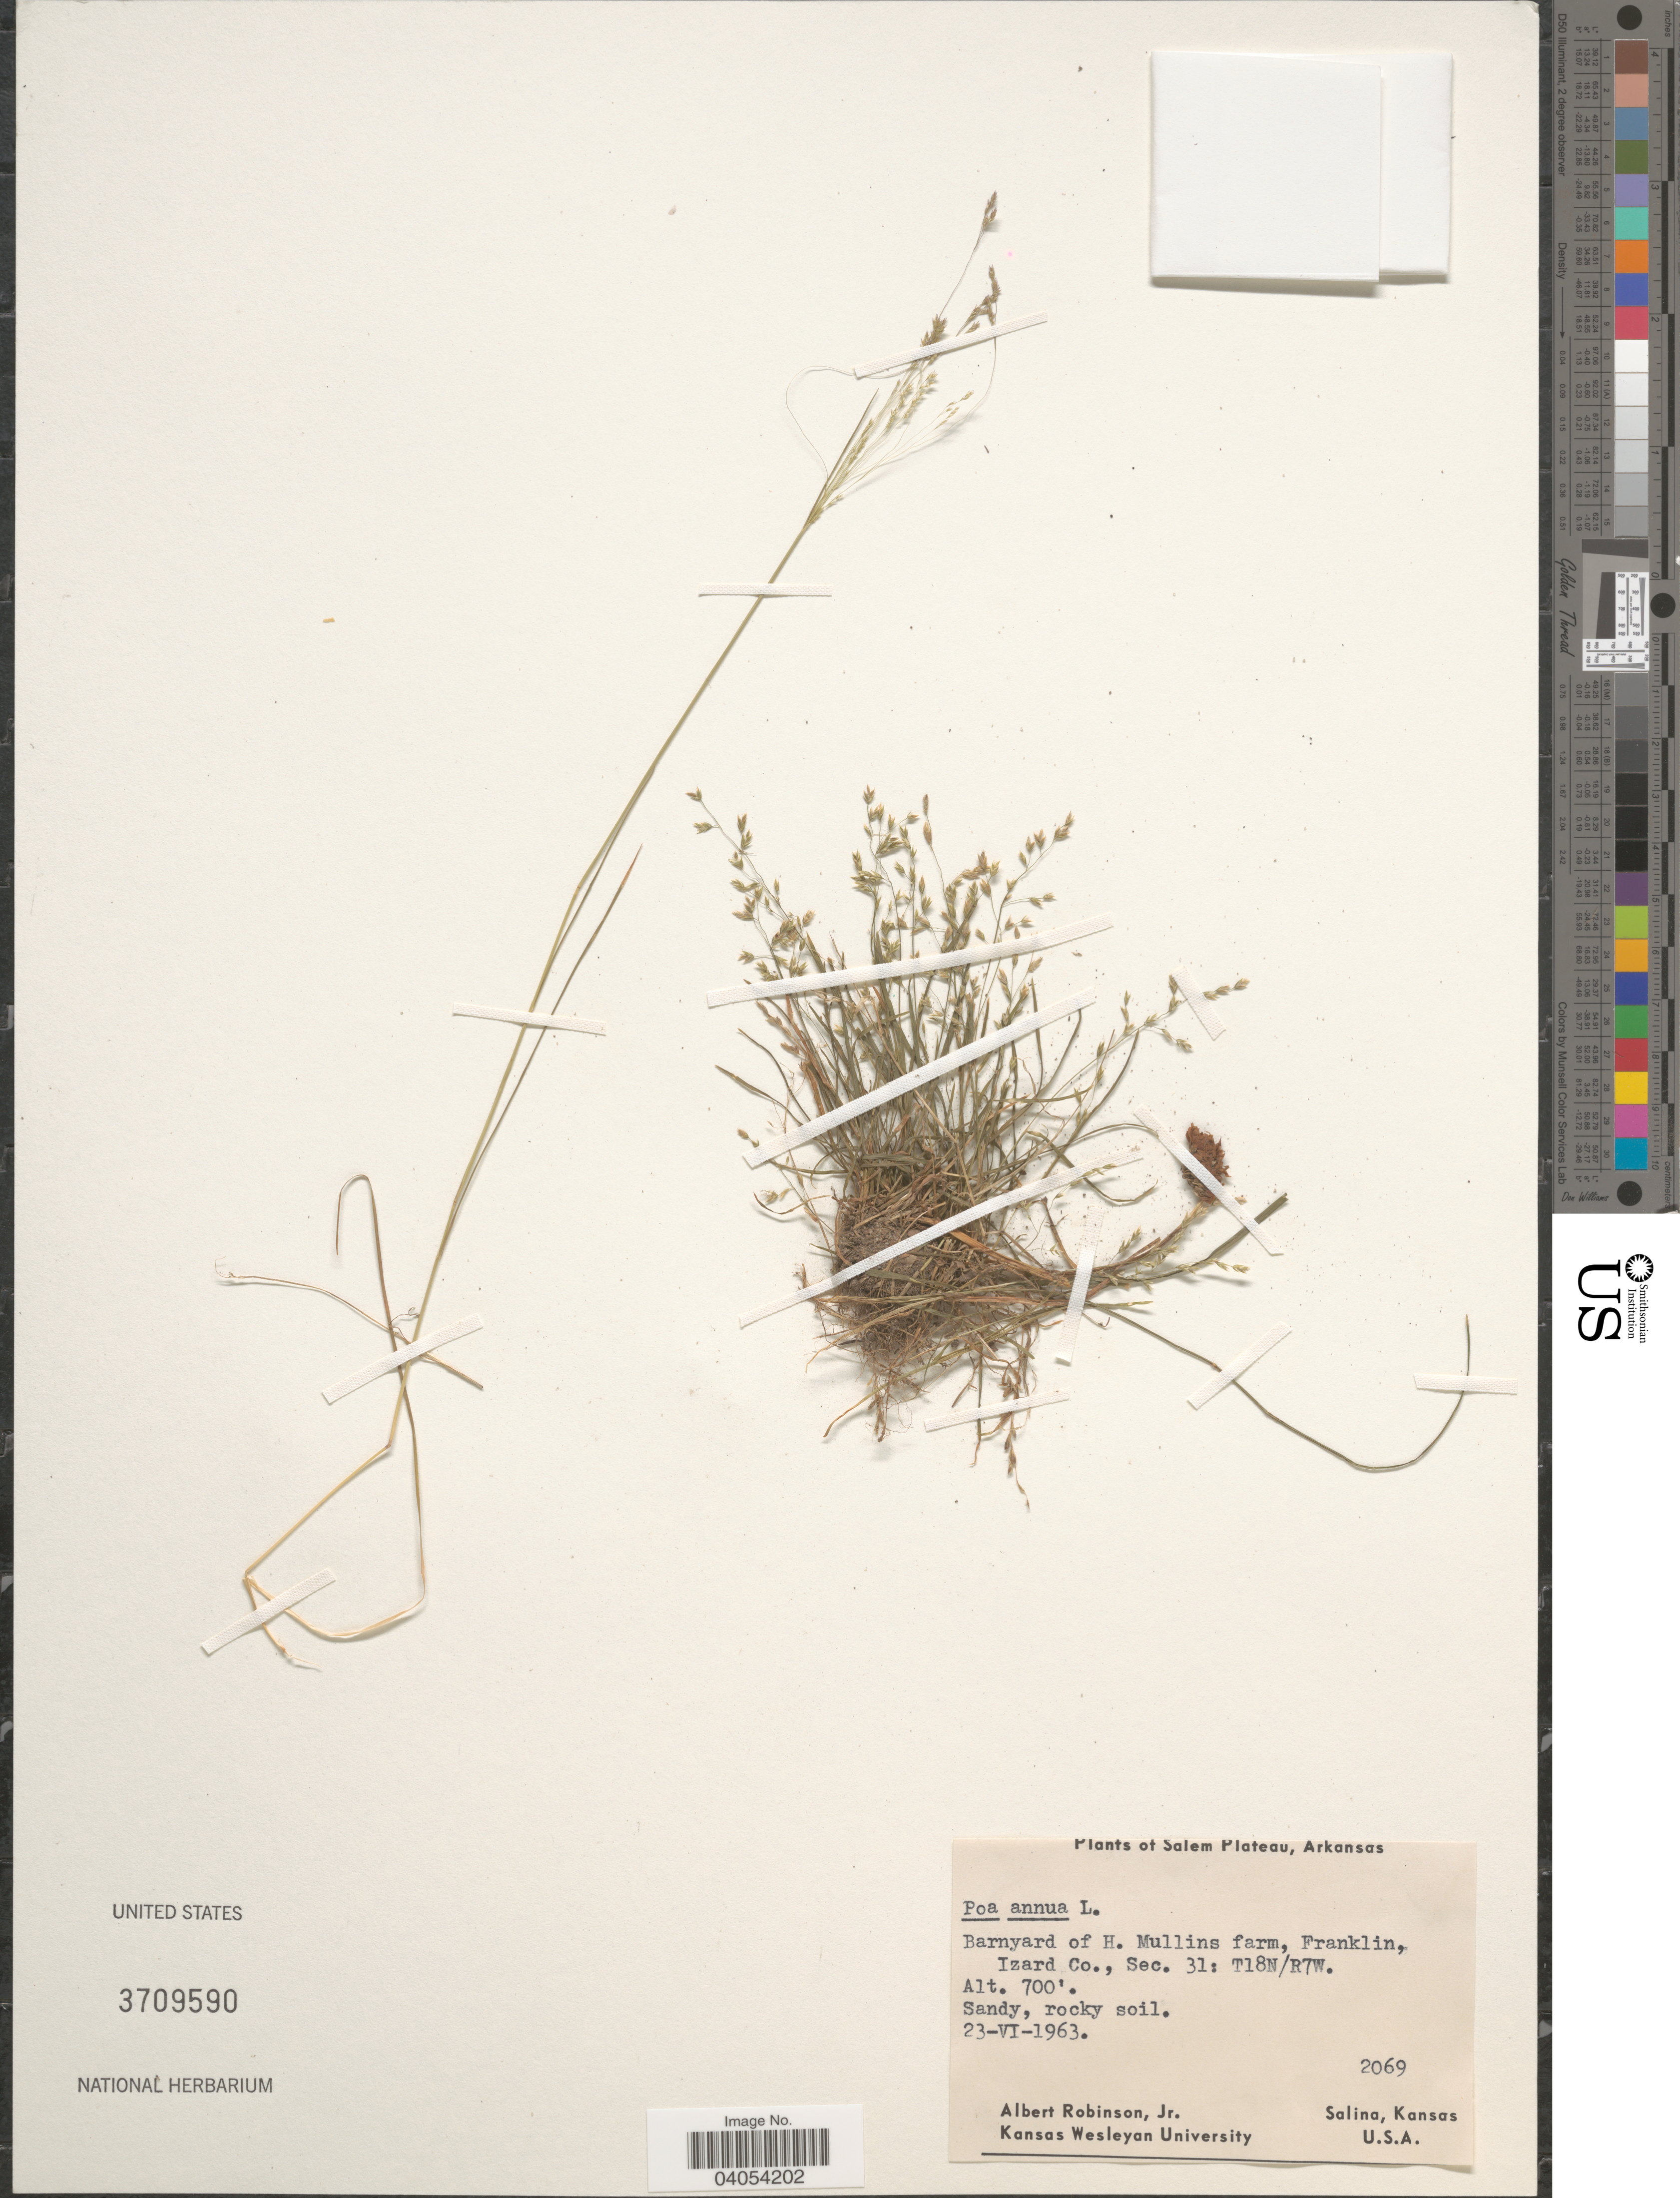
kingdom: Plantae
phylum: Tracheophyta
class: Liliopsida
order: Poales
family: Poaceae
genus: Poa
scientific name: Poa annua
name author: L.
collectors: A. Robinson Jr.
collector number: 2069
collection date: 1963-06-23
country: United States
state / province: Arkansas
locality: Salem Plateau. Barnyard of H. Mullins farm, Franklin, Izard Co., Sec. 31: T18N/R7W.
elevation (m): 213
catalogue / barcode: US 3709590